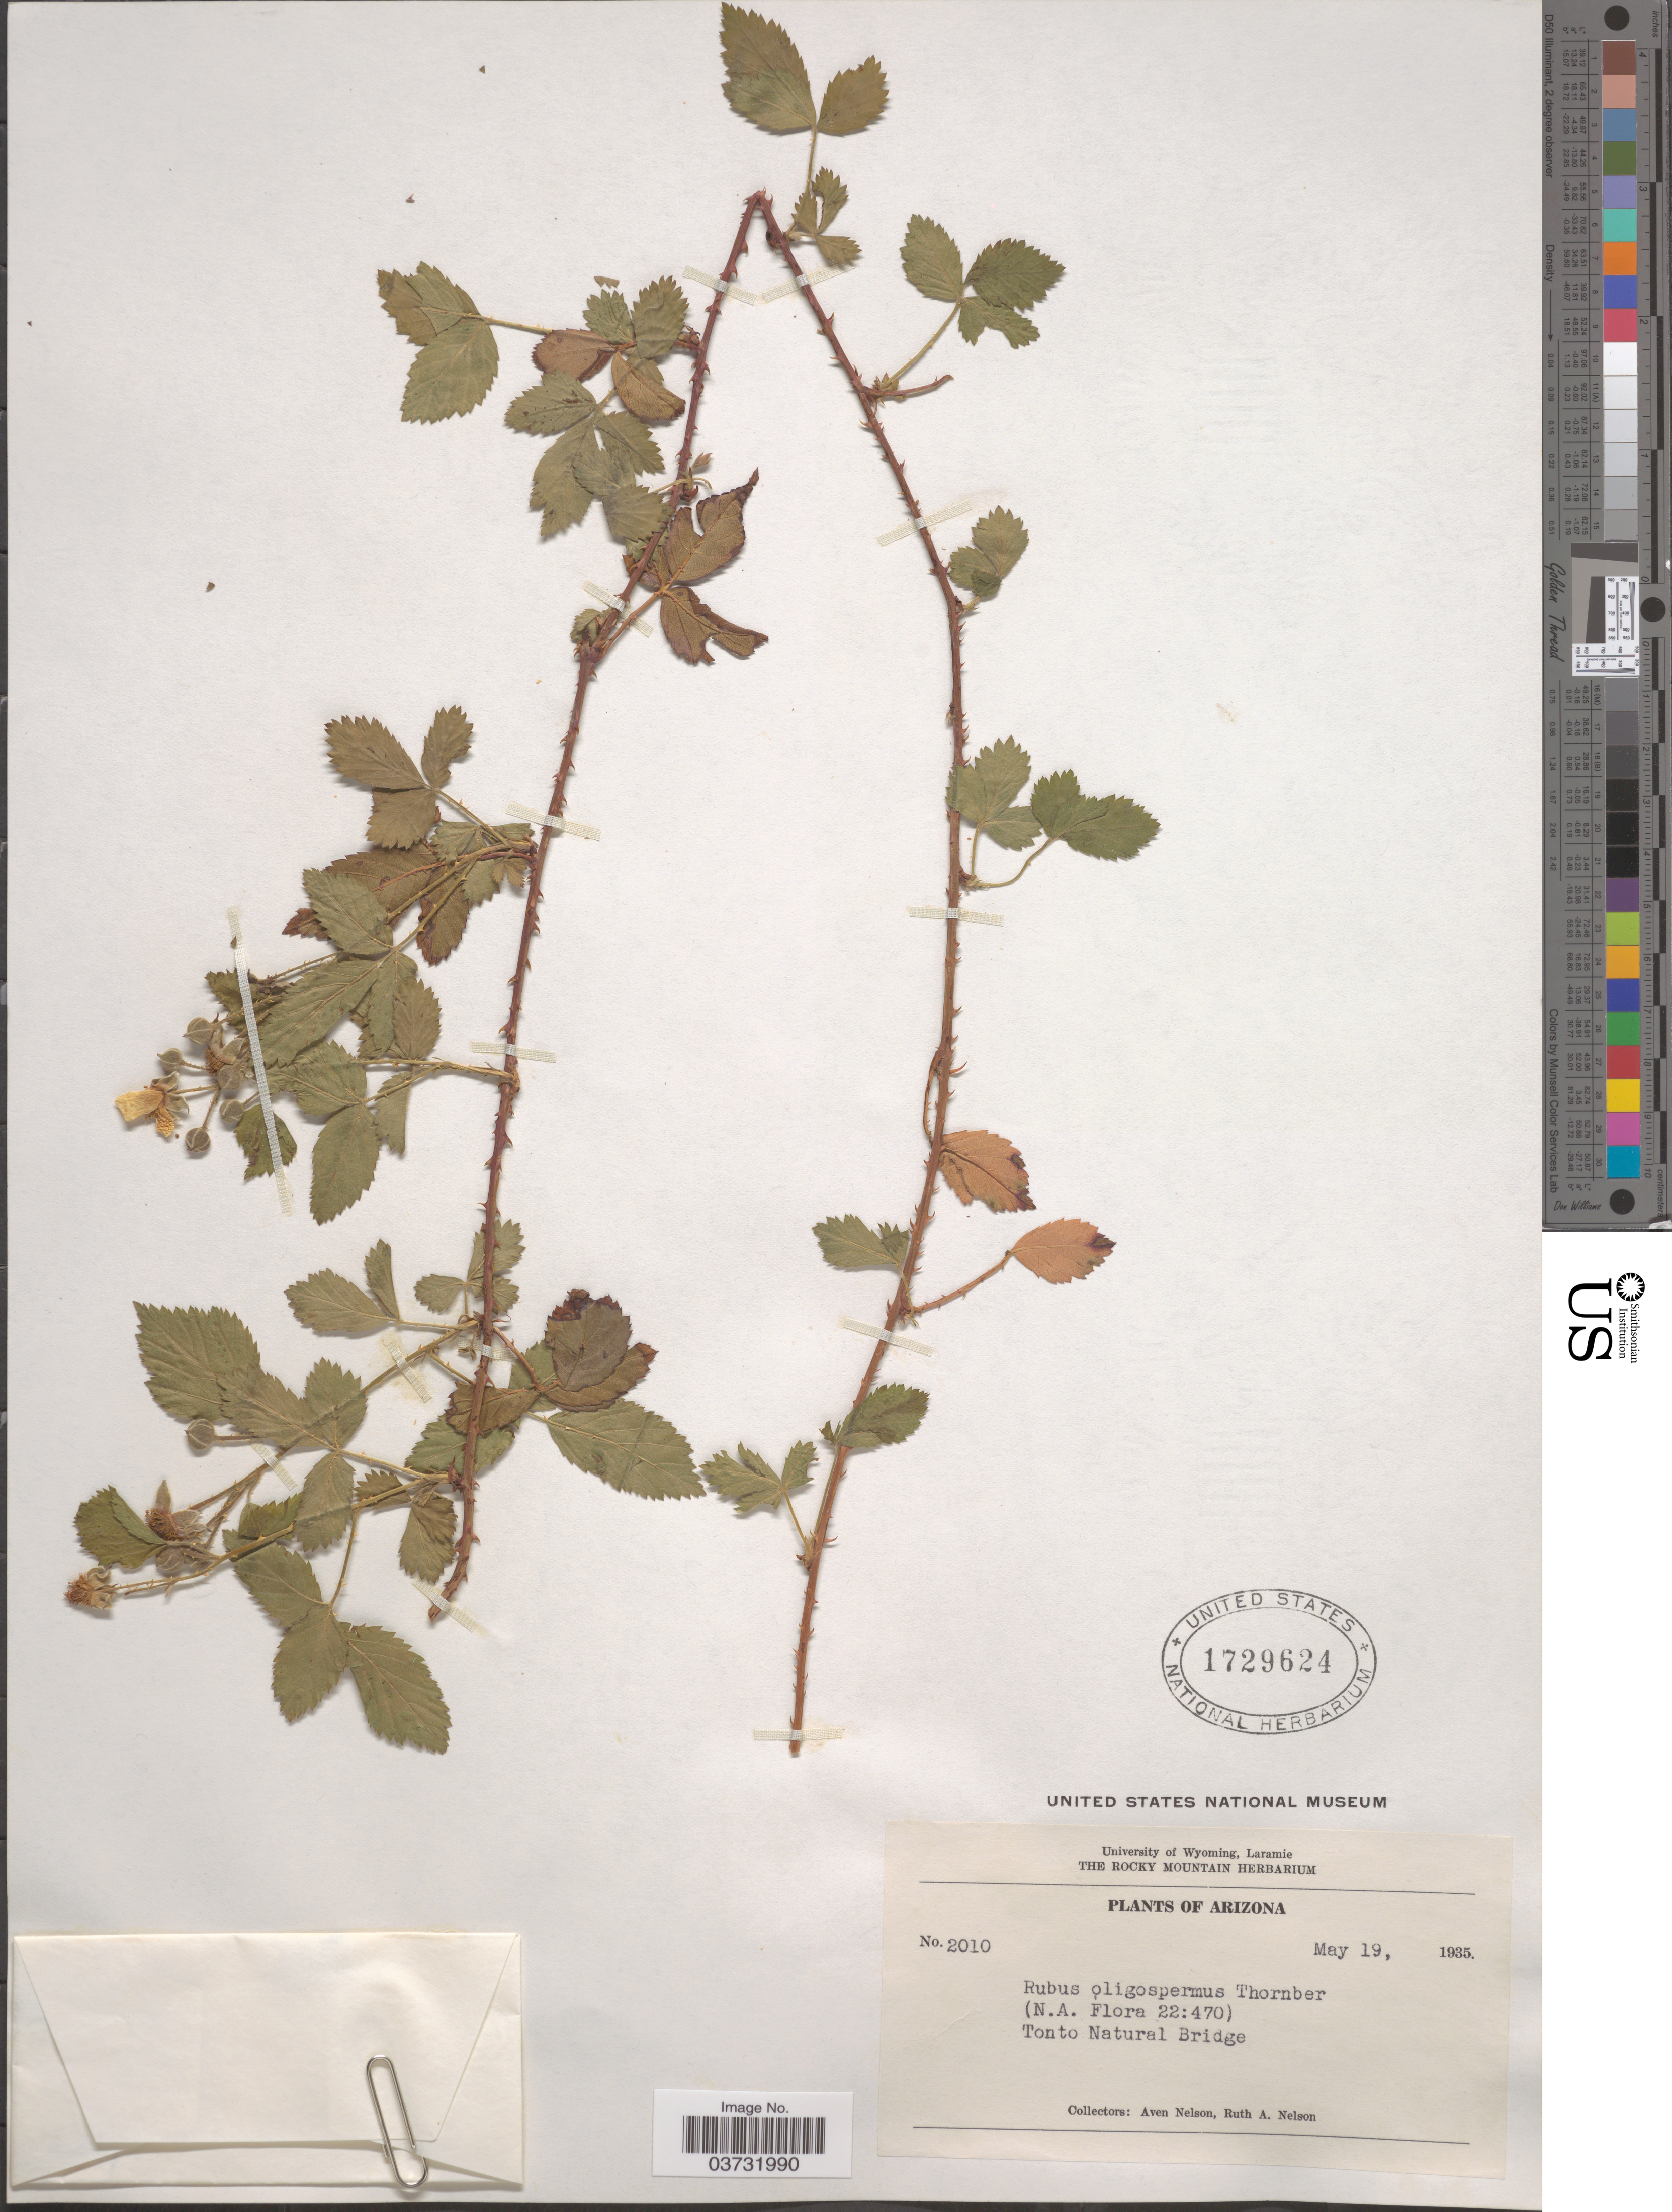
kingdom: Plantae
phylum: Tracheophyta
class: Magnoliopsida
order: Rosales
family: Rosaceae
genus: Rubus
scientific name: Rubus oligospermus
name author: Thornber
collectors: A. Nelson & R. A. Nelson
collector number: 2010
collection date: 1935-05-19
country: United States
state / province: Arizona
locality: Tonto Natural Bridge.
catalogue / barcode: US 1729624